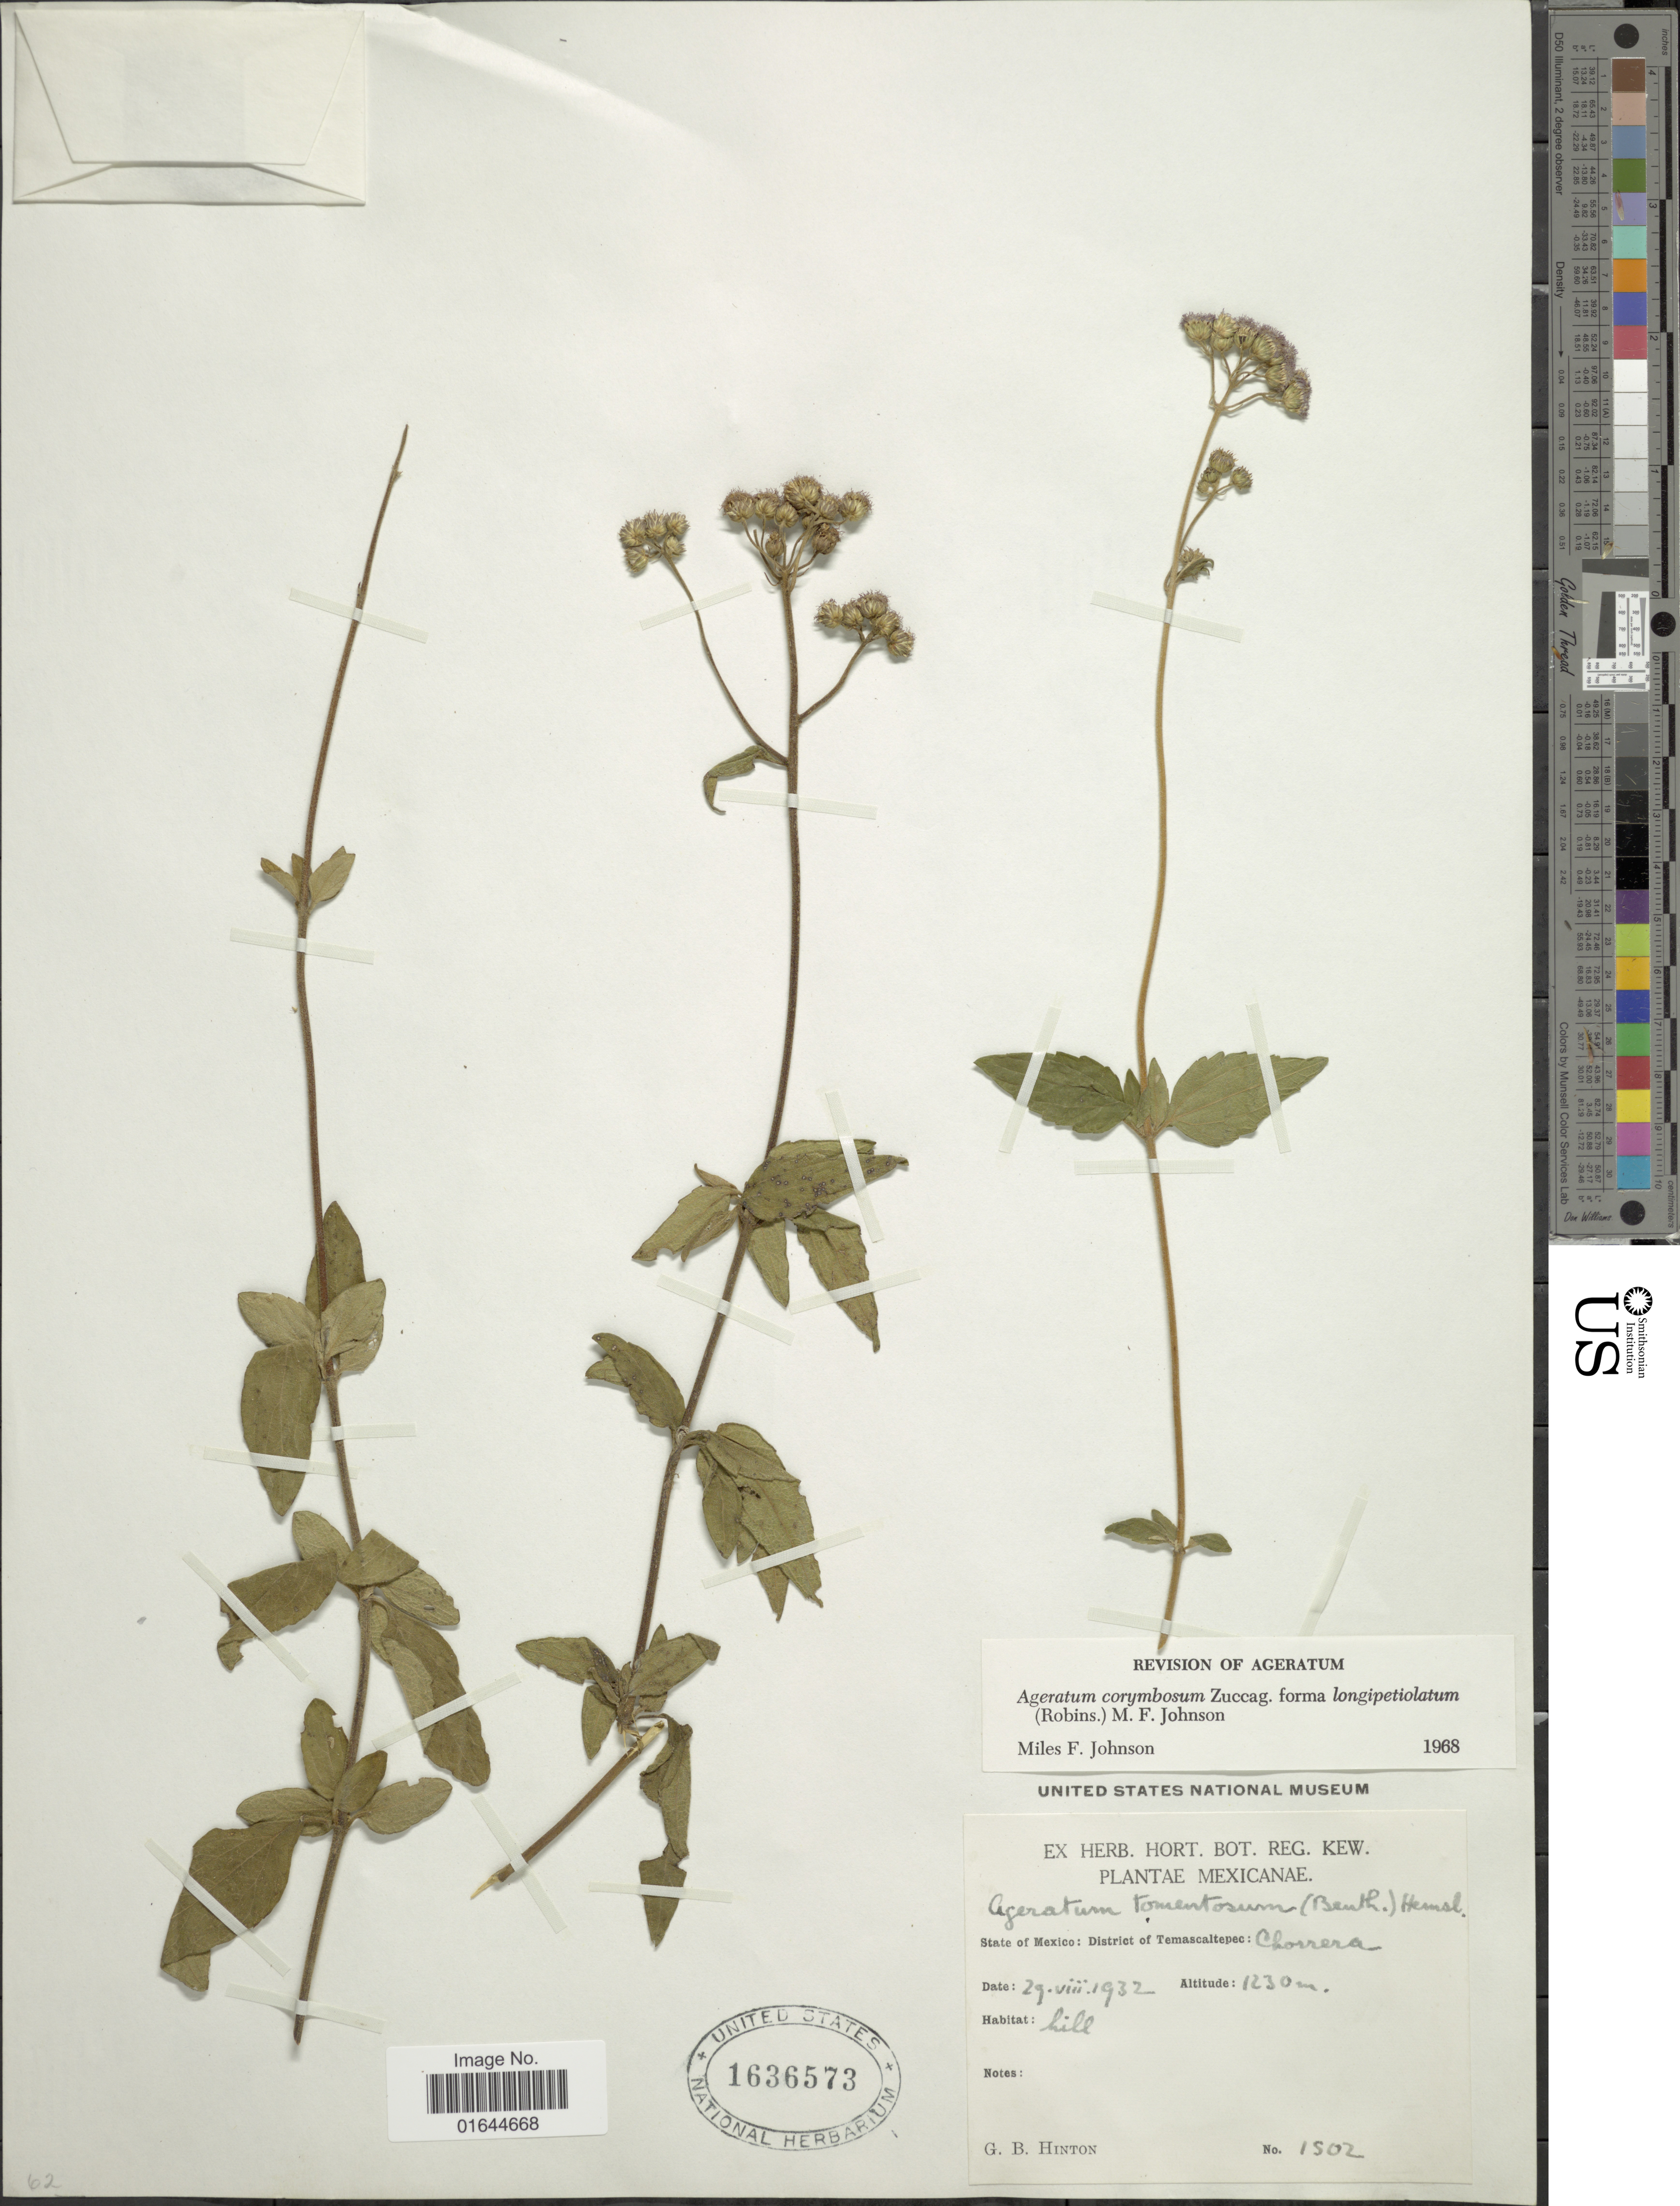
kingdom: Plantae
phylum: Tracheophyta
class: Magnoliopsida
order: Asterales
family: Asteraceae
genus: Ageratum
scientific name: Ageratum corymbosum f. longipetiolatum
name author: (B.L. Rob.) M.F. Johnson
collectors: G. B. Hinton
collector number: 1502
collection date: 1932-08-29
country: Mexico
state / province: México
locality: State of Mexico: District of Temascaltepec: Chorrera.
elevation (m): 1230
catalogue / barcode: US 1636573